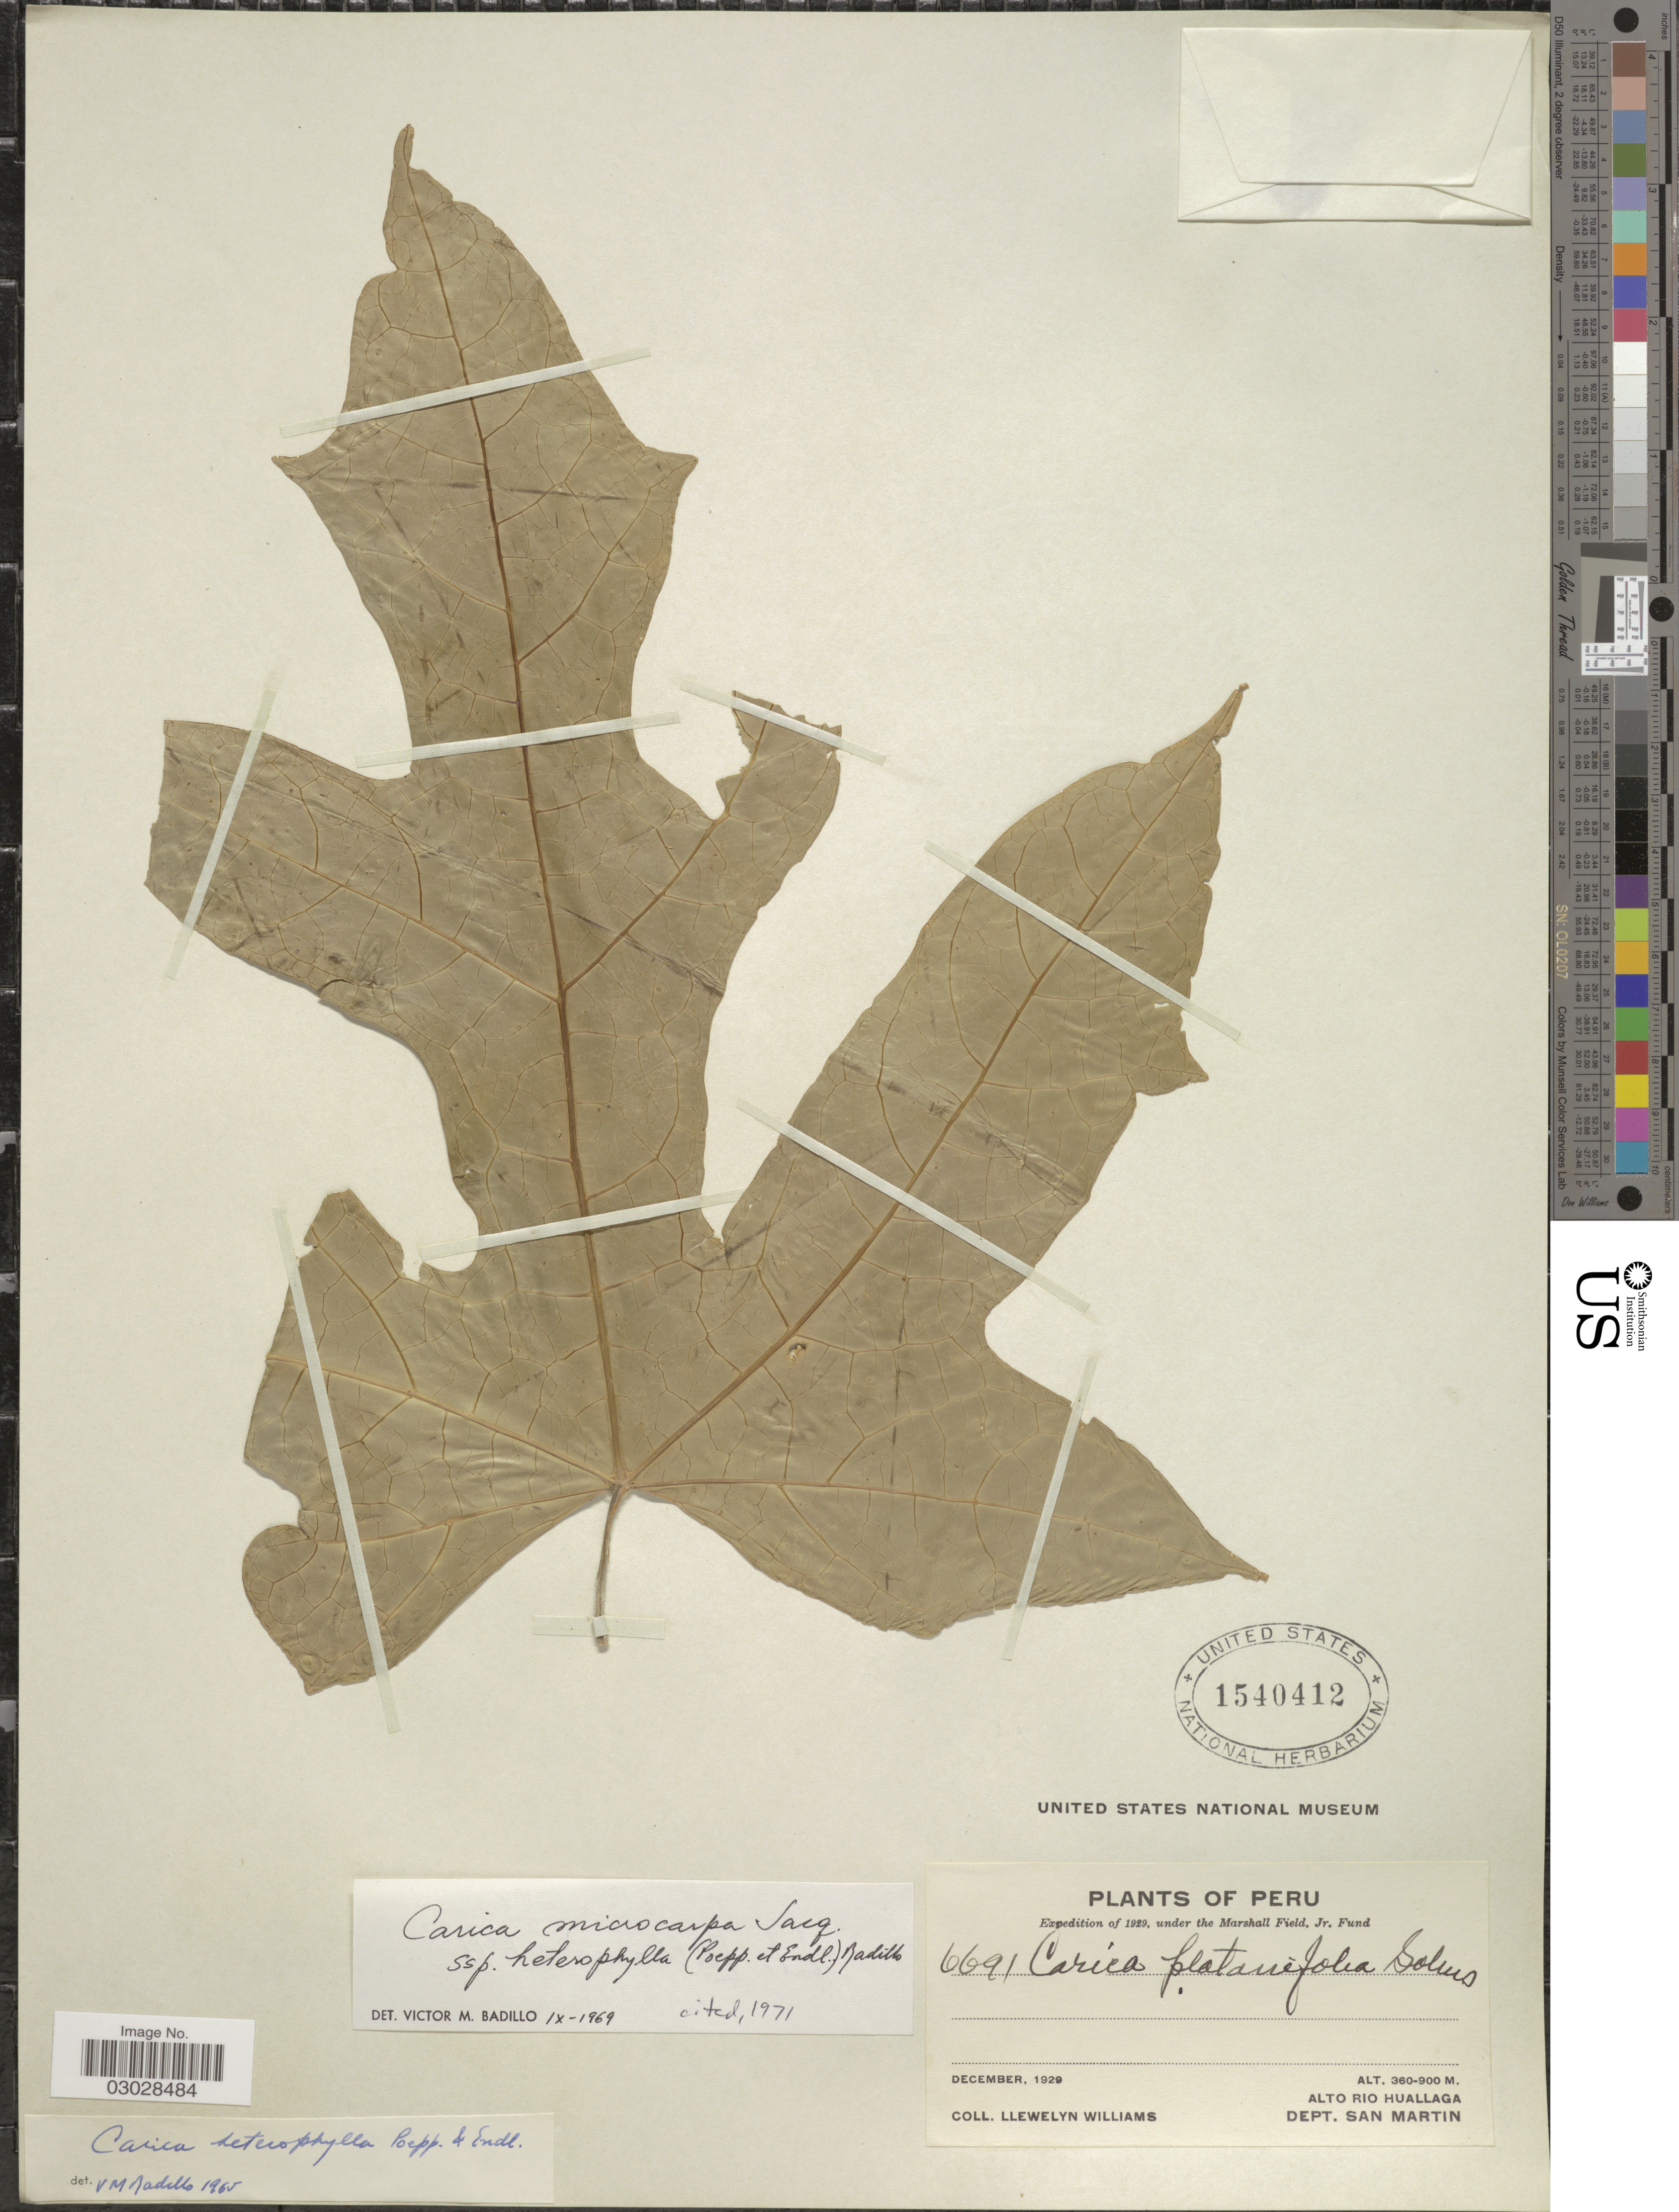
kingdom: Plantae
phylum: Tracheophyta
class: Magnoliopsida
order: Brassicales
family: Caricaceae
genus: Vasconcellea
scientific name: Vasconcellea microcarpa subsp. heterophylla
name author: (Poepp. & Endl.) V.M. Badillo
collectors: Ll. Williams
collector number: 6691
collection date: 1929-12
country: Peru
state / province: San Martín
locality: Alto Rio Huallaga, Dept. San Martin.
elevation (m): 360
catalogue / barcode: US 1540412